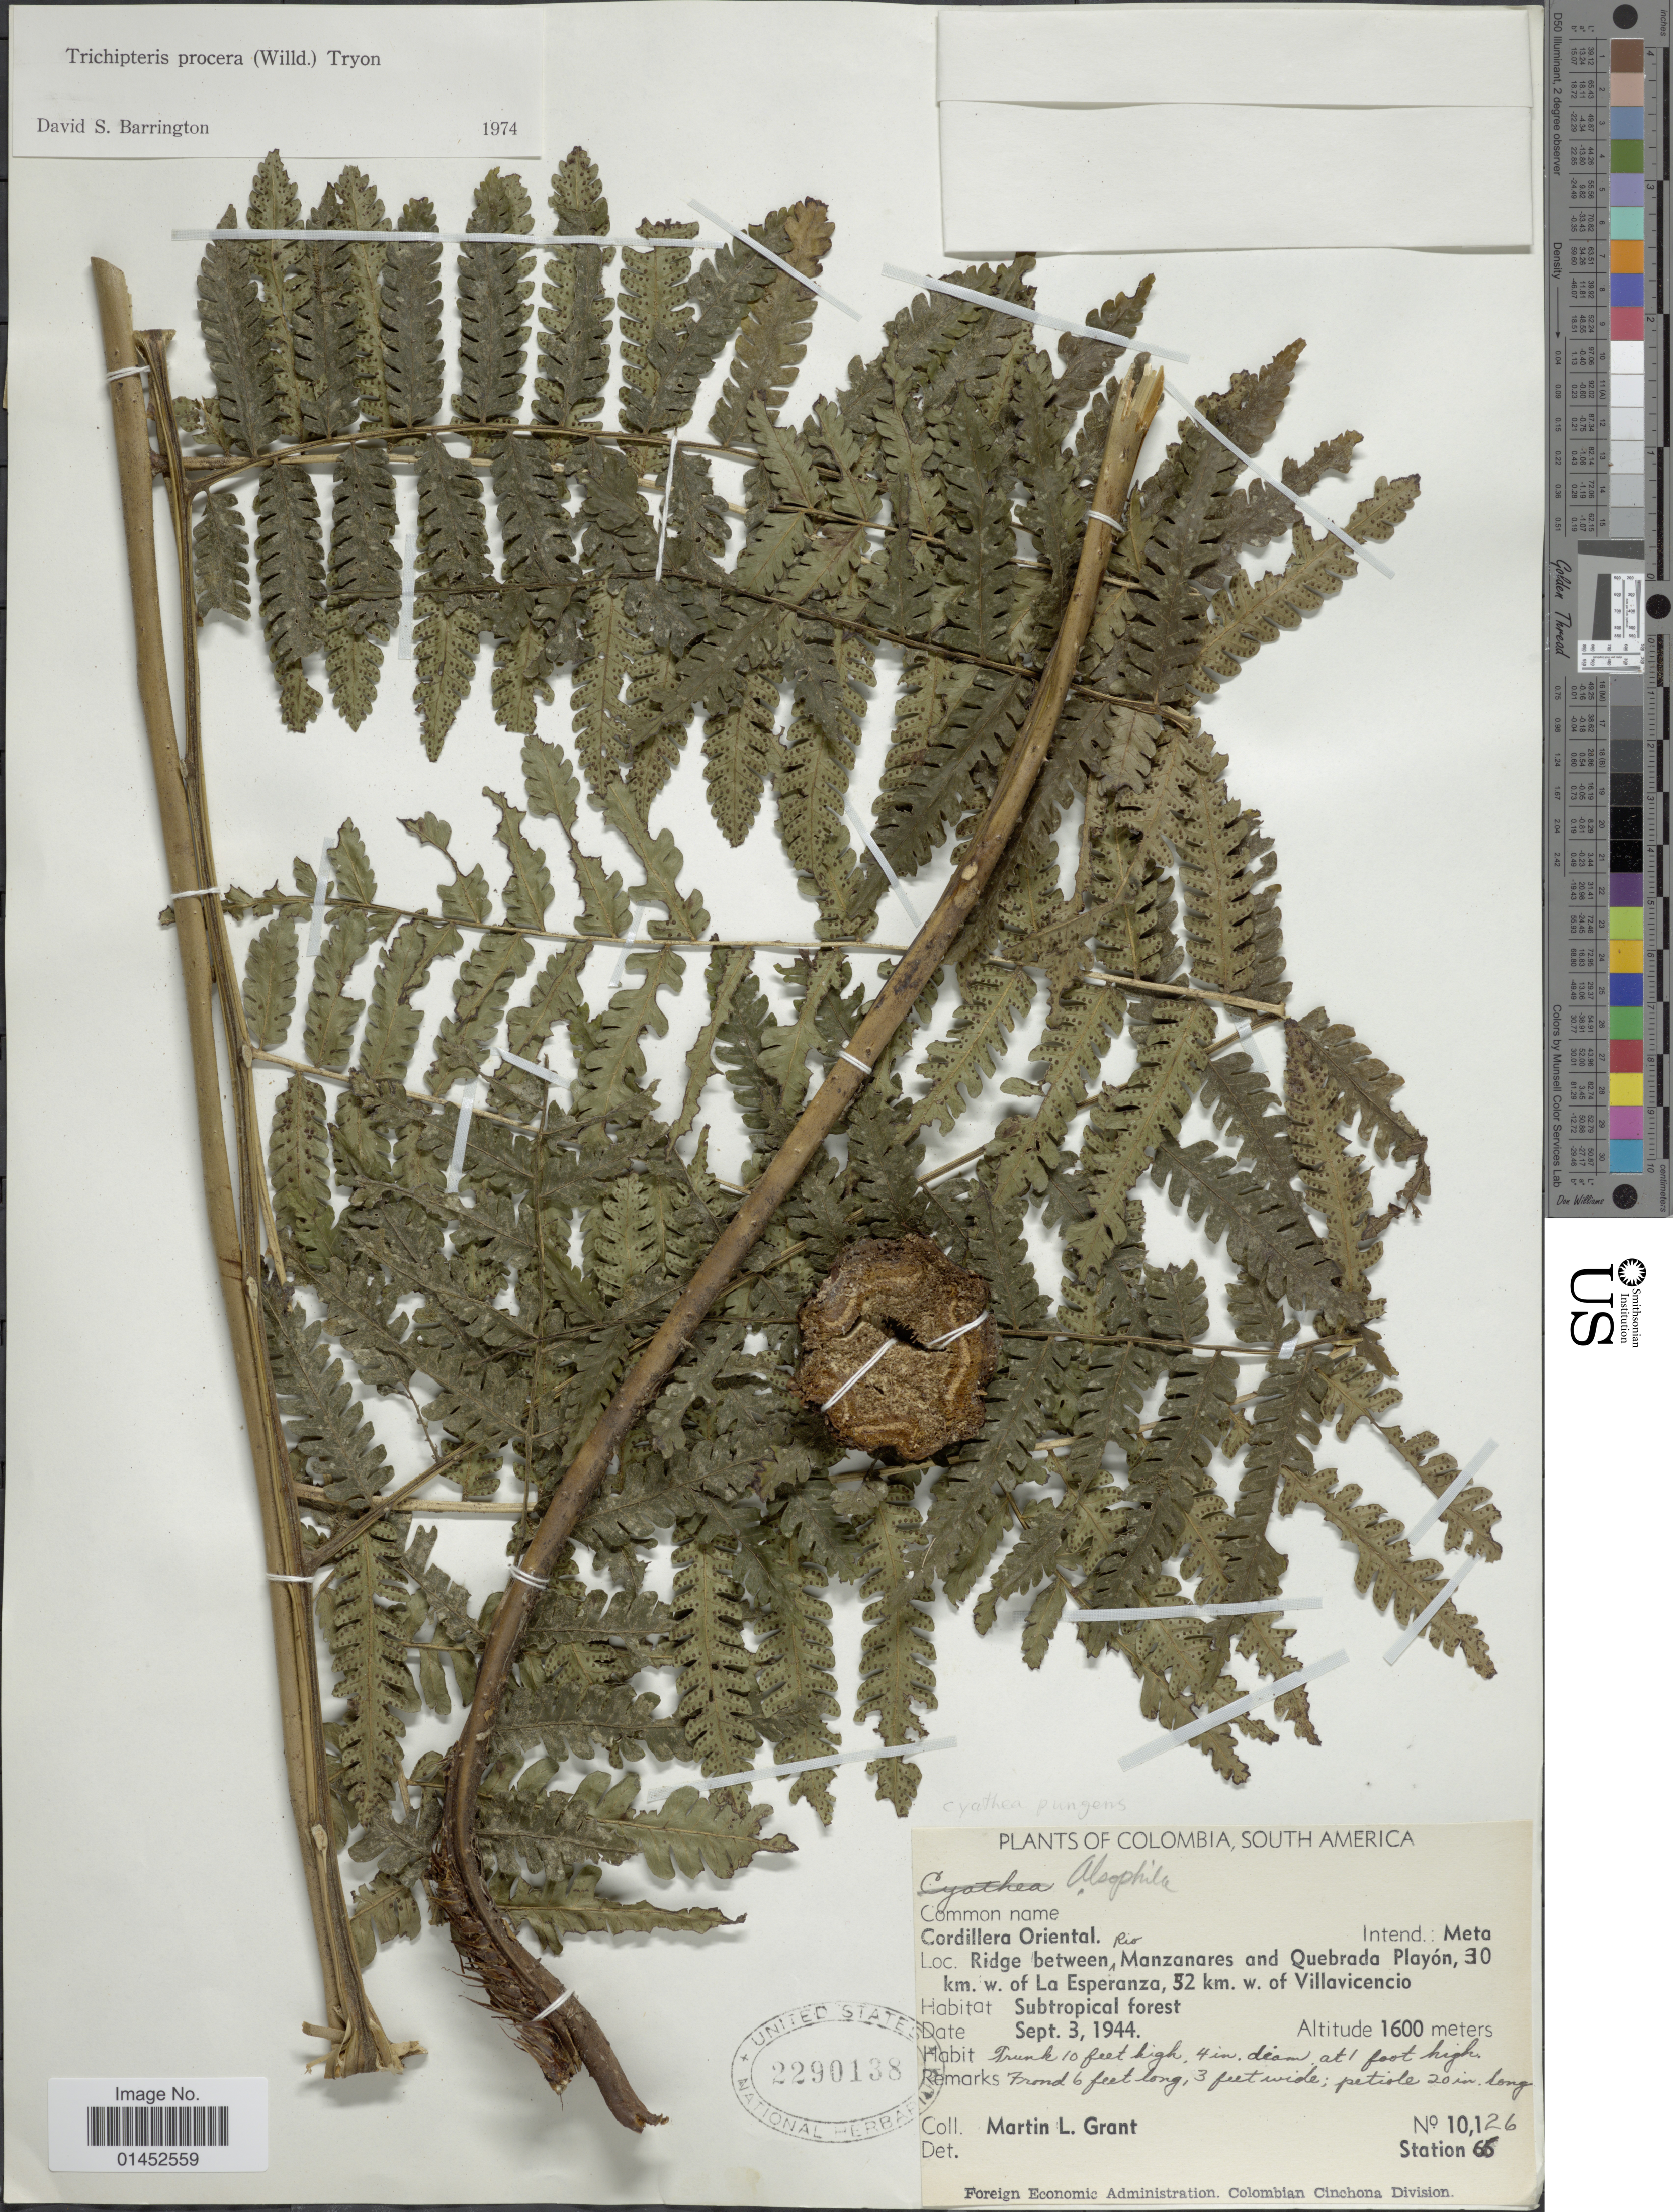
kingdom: Plantae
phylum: Tracheophyta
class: Polypodiopsida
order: Cyatheales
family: Cyatheaceae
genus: Cyathea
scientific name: Cyathea pungens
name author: (Willd.) Domin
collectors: M. L. Grant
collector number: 10126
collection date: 1944-09-03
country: Colombia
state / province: Meta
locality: Cordillera Oriental, Indend: Meta, Ridge between Rii Manzanares and Quebrada Playó, 30 km w. of La Esperanza, 52 km. w. of Villavicencio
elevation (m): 1600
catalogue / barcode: US 2290138